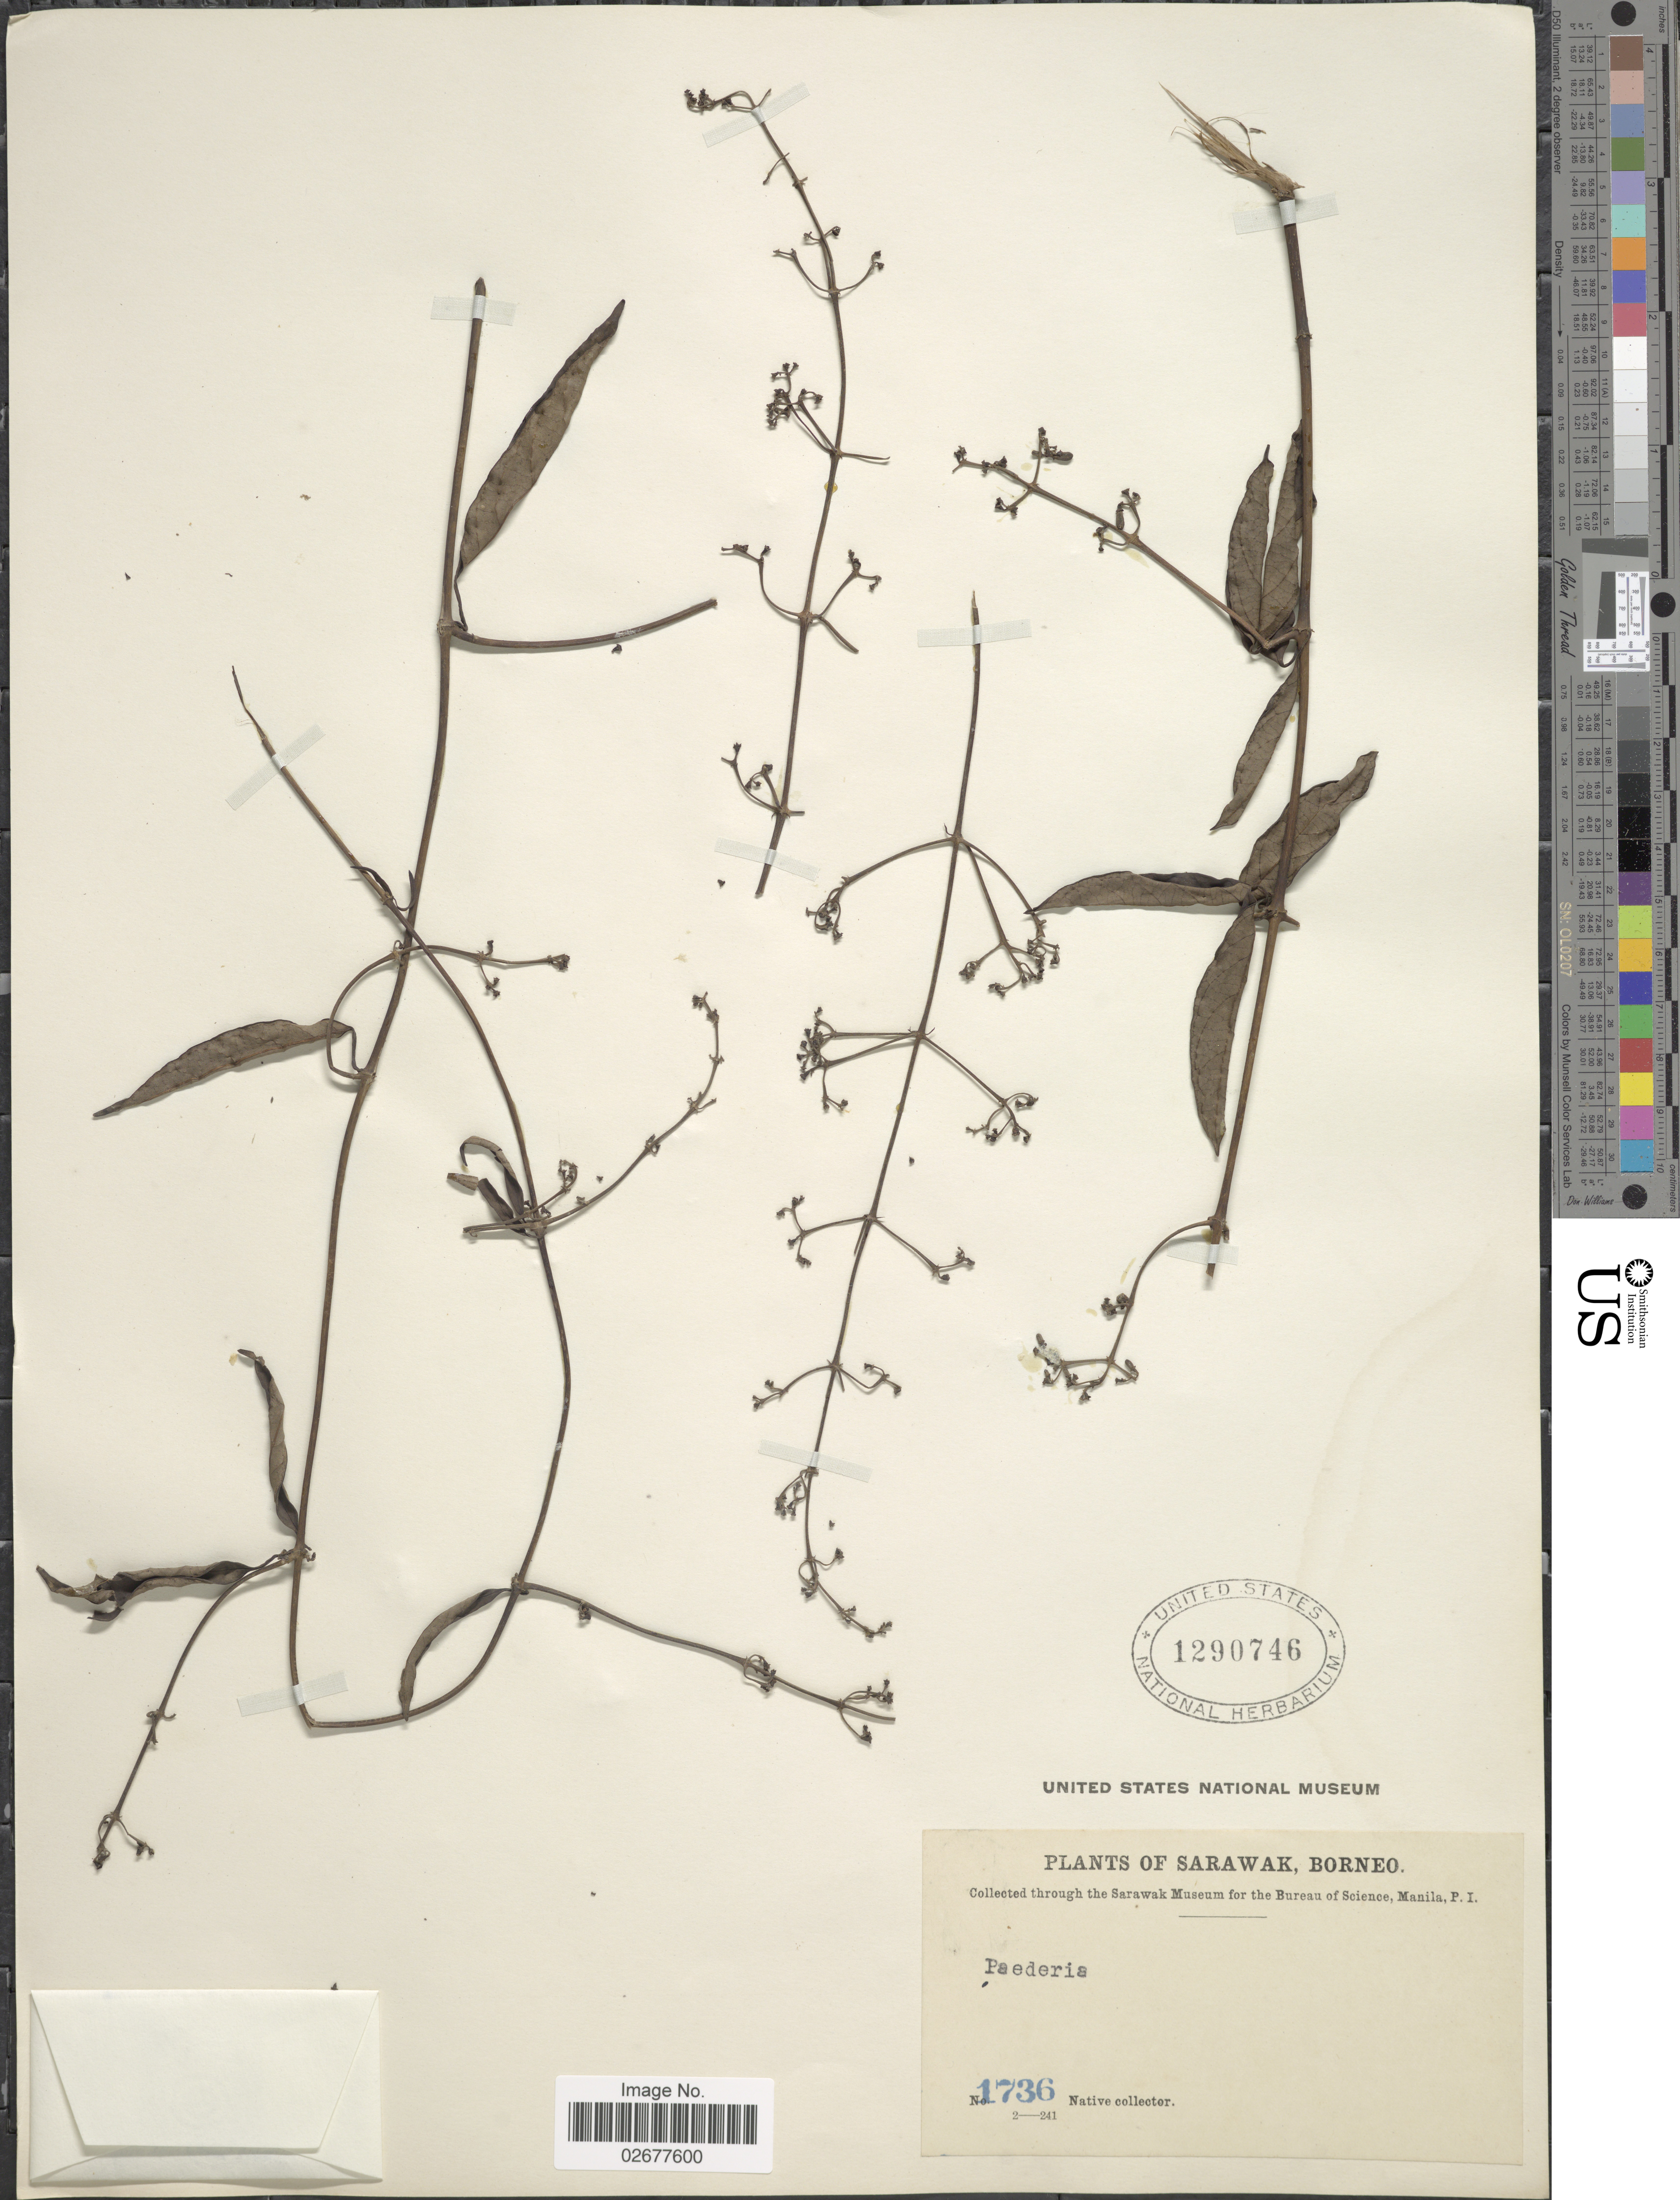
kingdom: Plantae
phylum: Tracheophyta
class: Magnoliopsida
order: Gentianales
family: Rubiaceae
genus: Paederia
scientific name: Paederia sp.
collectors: Native collector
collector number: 1736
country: Malaysia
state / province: Sarawak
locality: Borneo.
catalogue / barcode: US 1290746